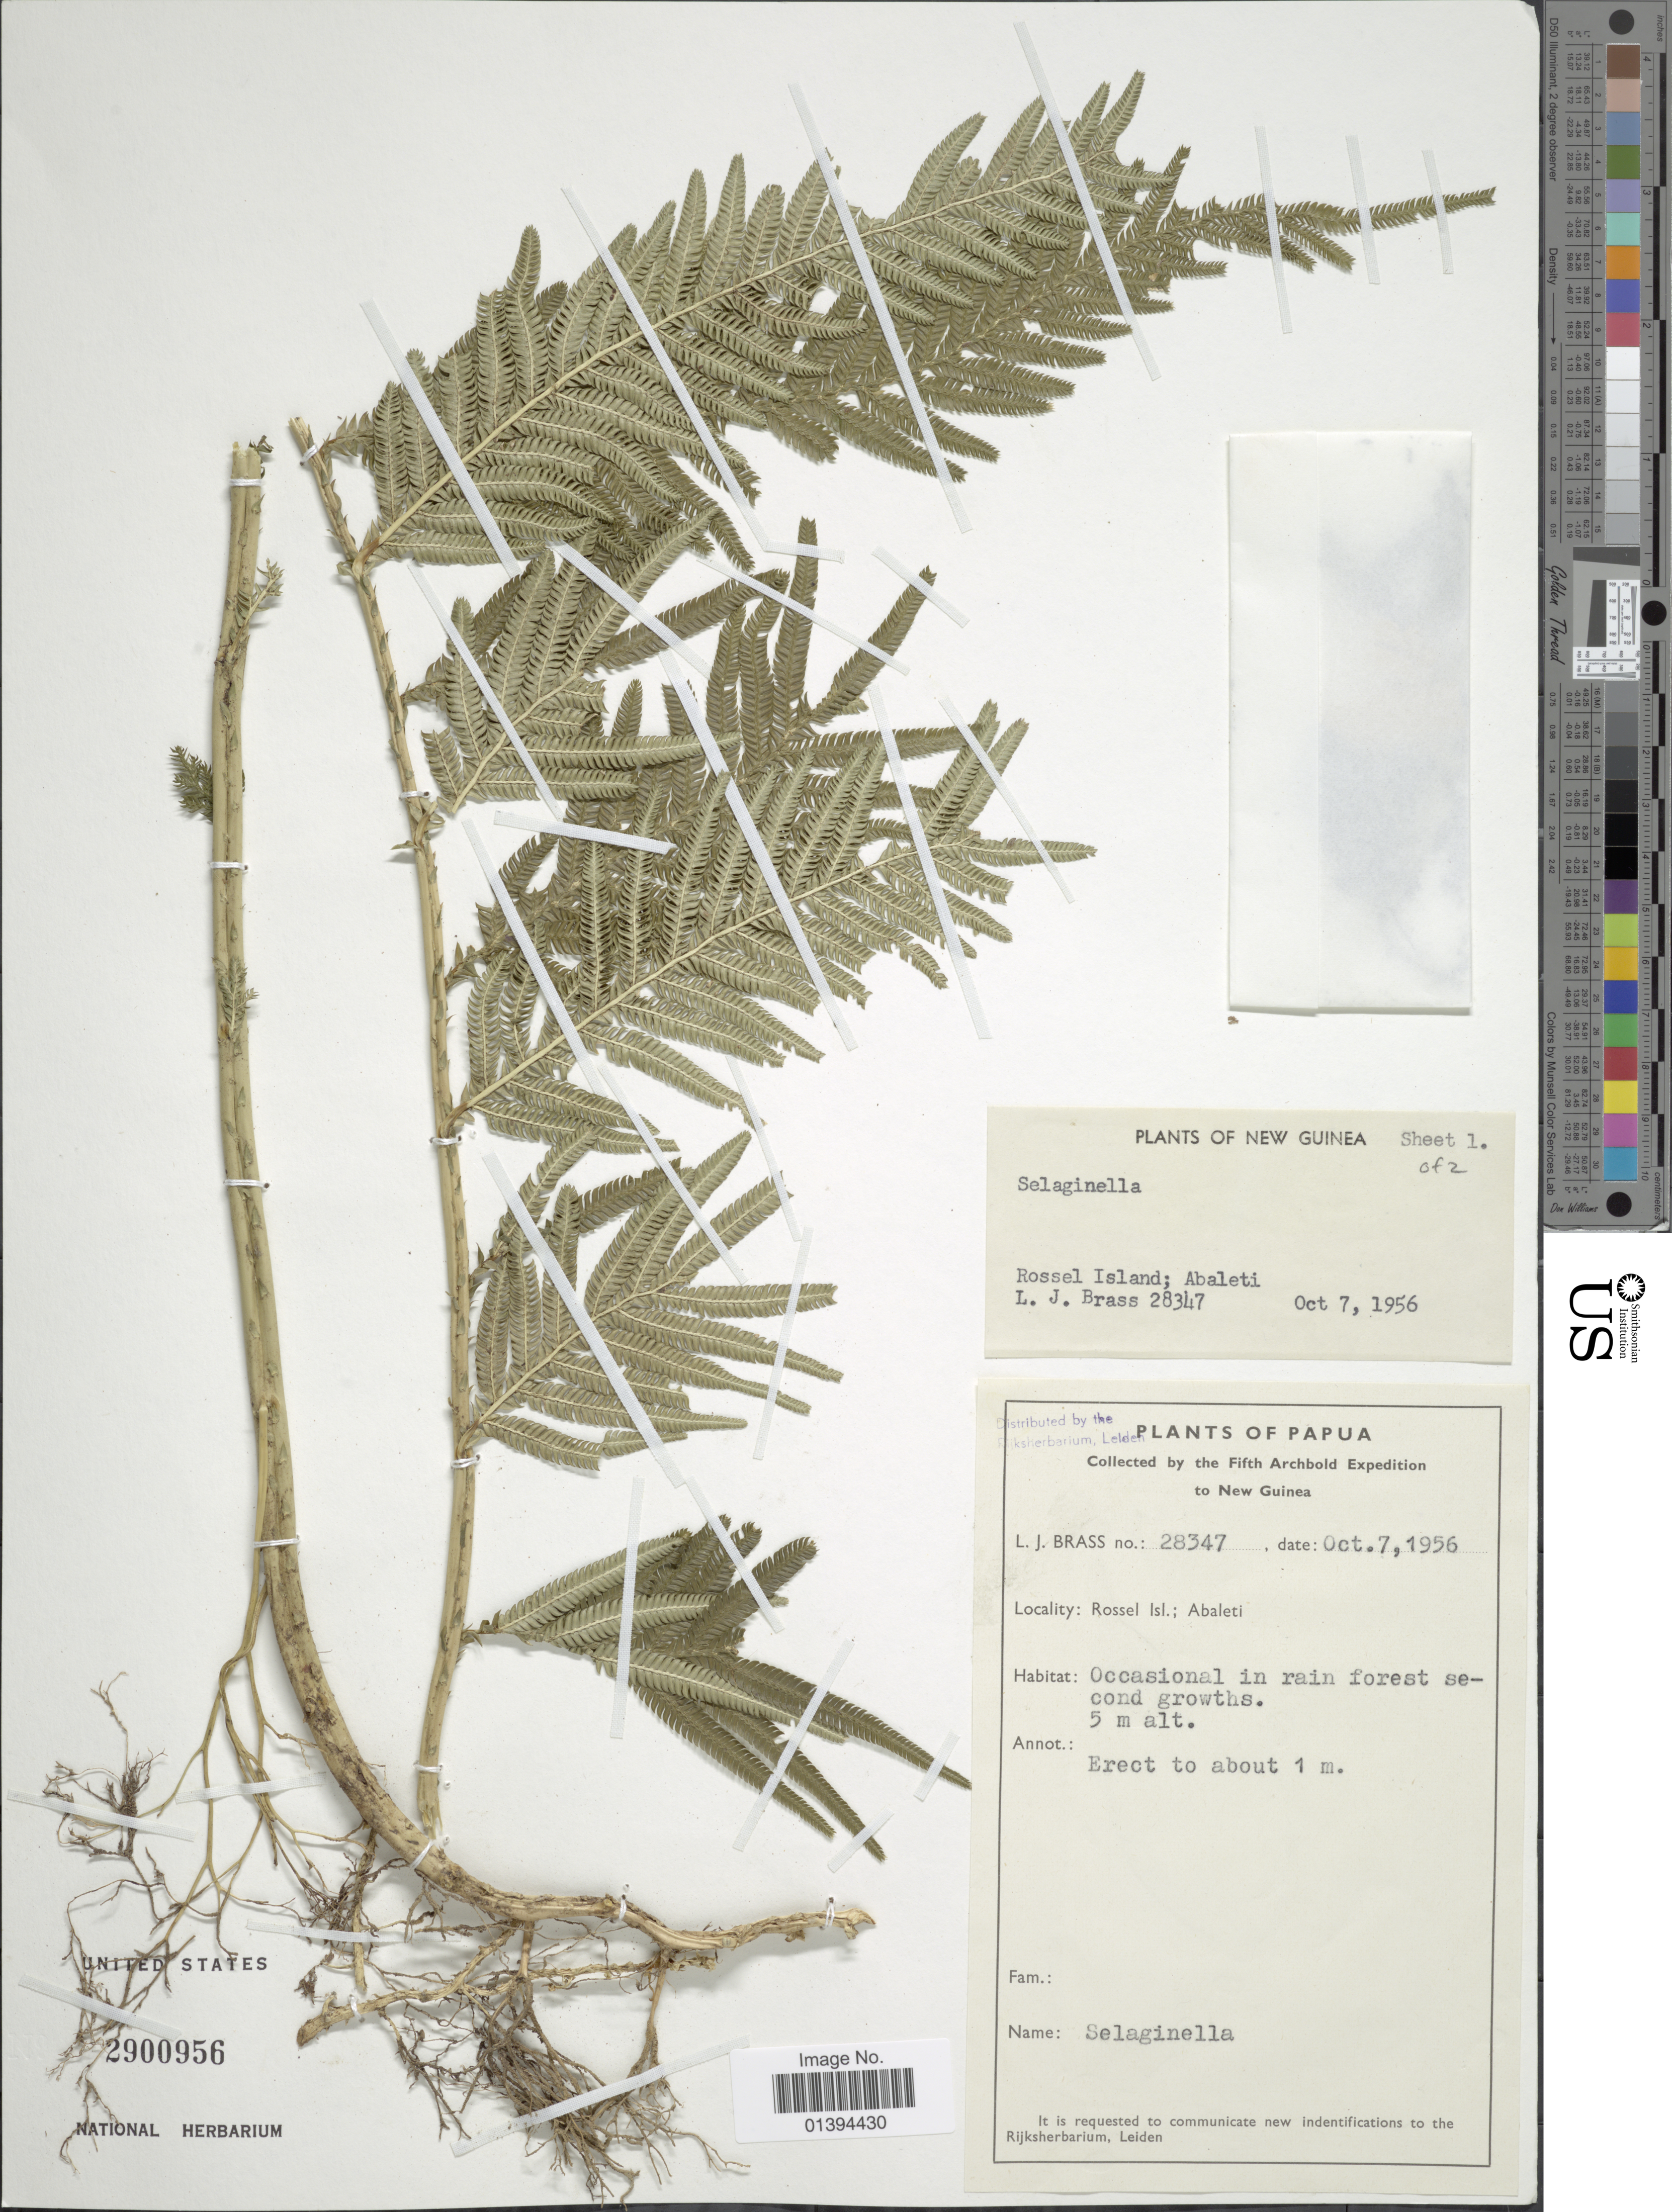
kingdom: Plantae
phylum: Tracheophyta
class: Lycopodiopsida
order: Selaginellales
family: Selaginellaceae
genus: Selaginella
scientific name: Selaginella sp.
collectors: L. J. Brass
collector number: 28347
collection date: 1956-10-07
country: Papua New Guinea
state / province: Milne Bay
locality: Rossel Isl., Abaleti, New Guinea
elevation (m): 5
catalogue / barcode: US 2900956